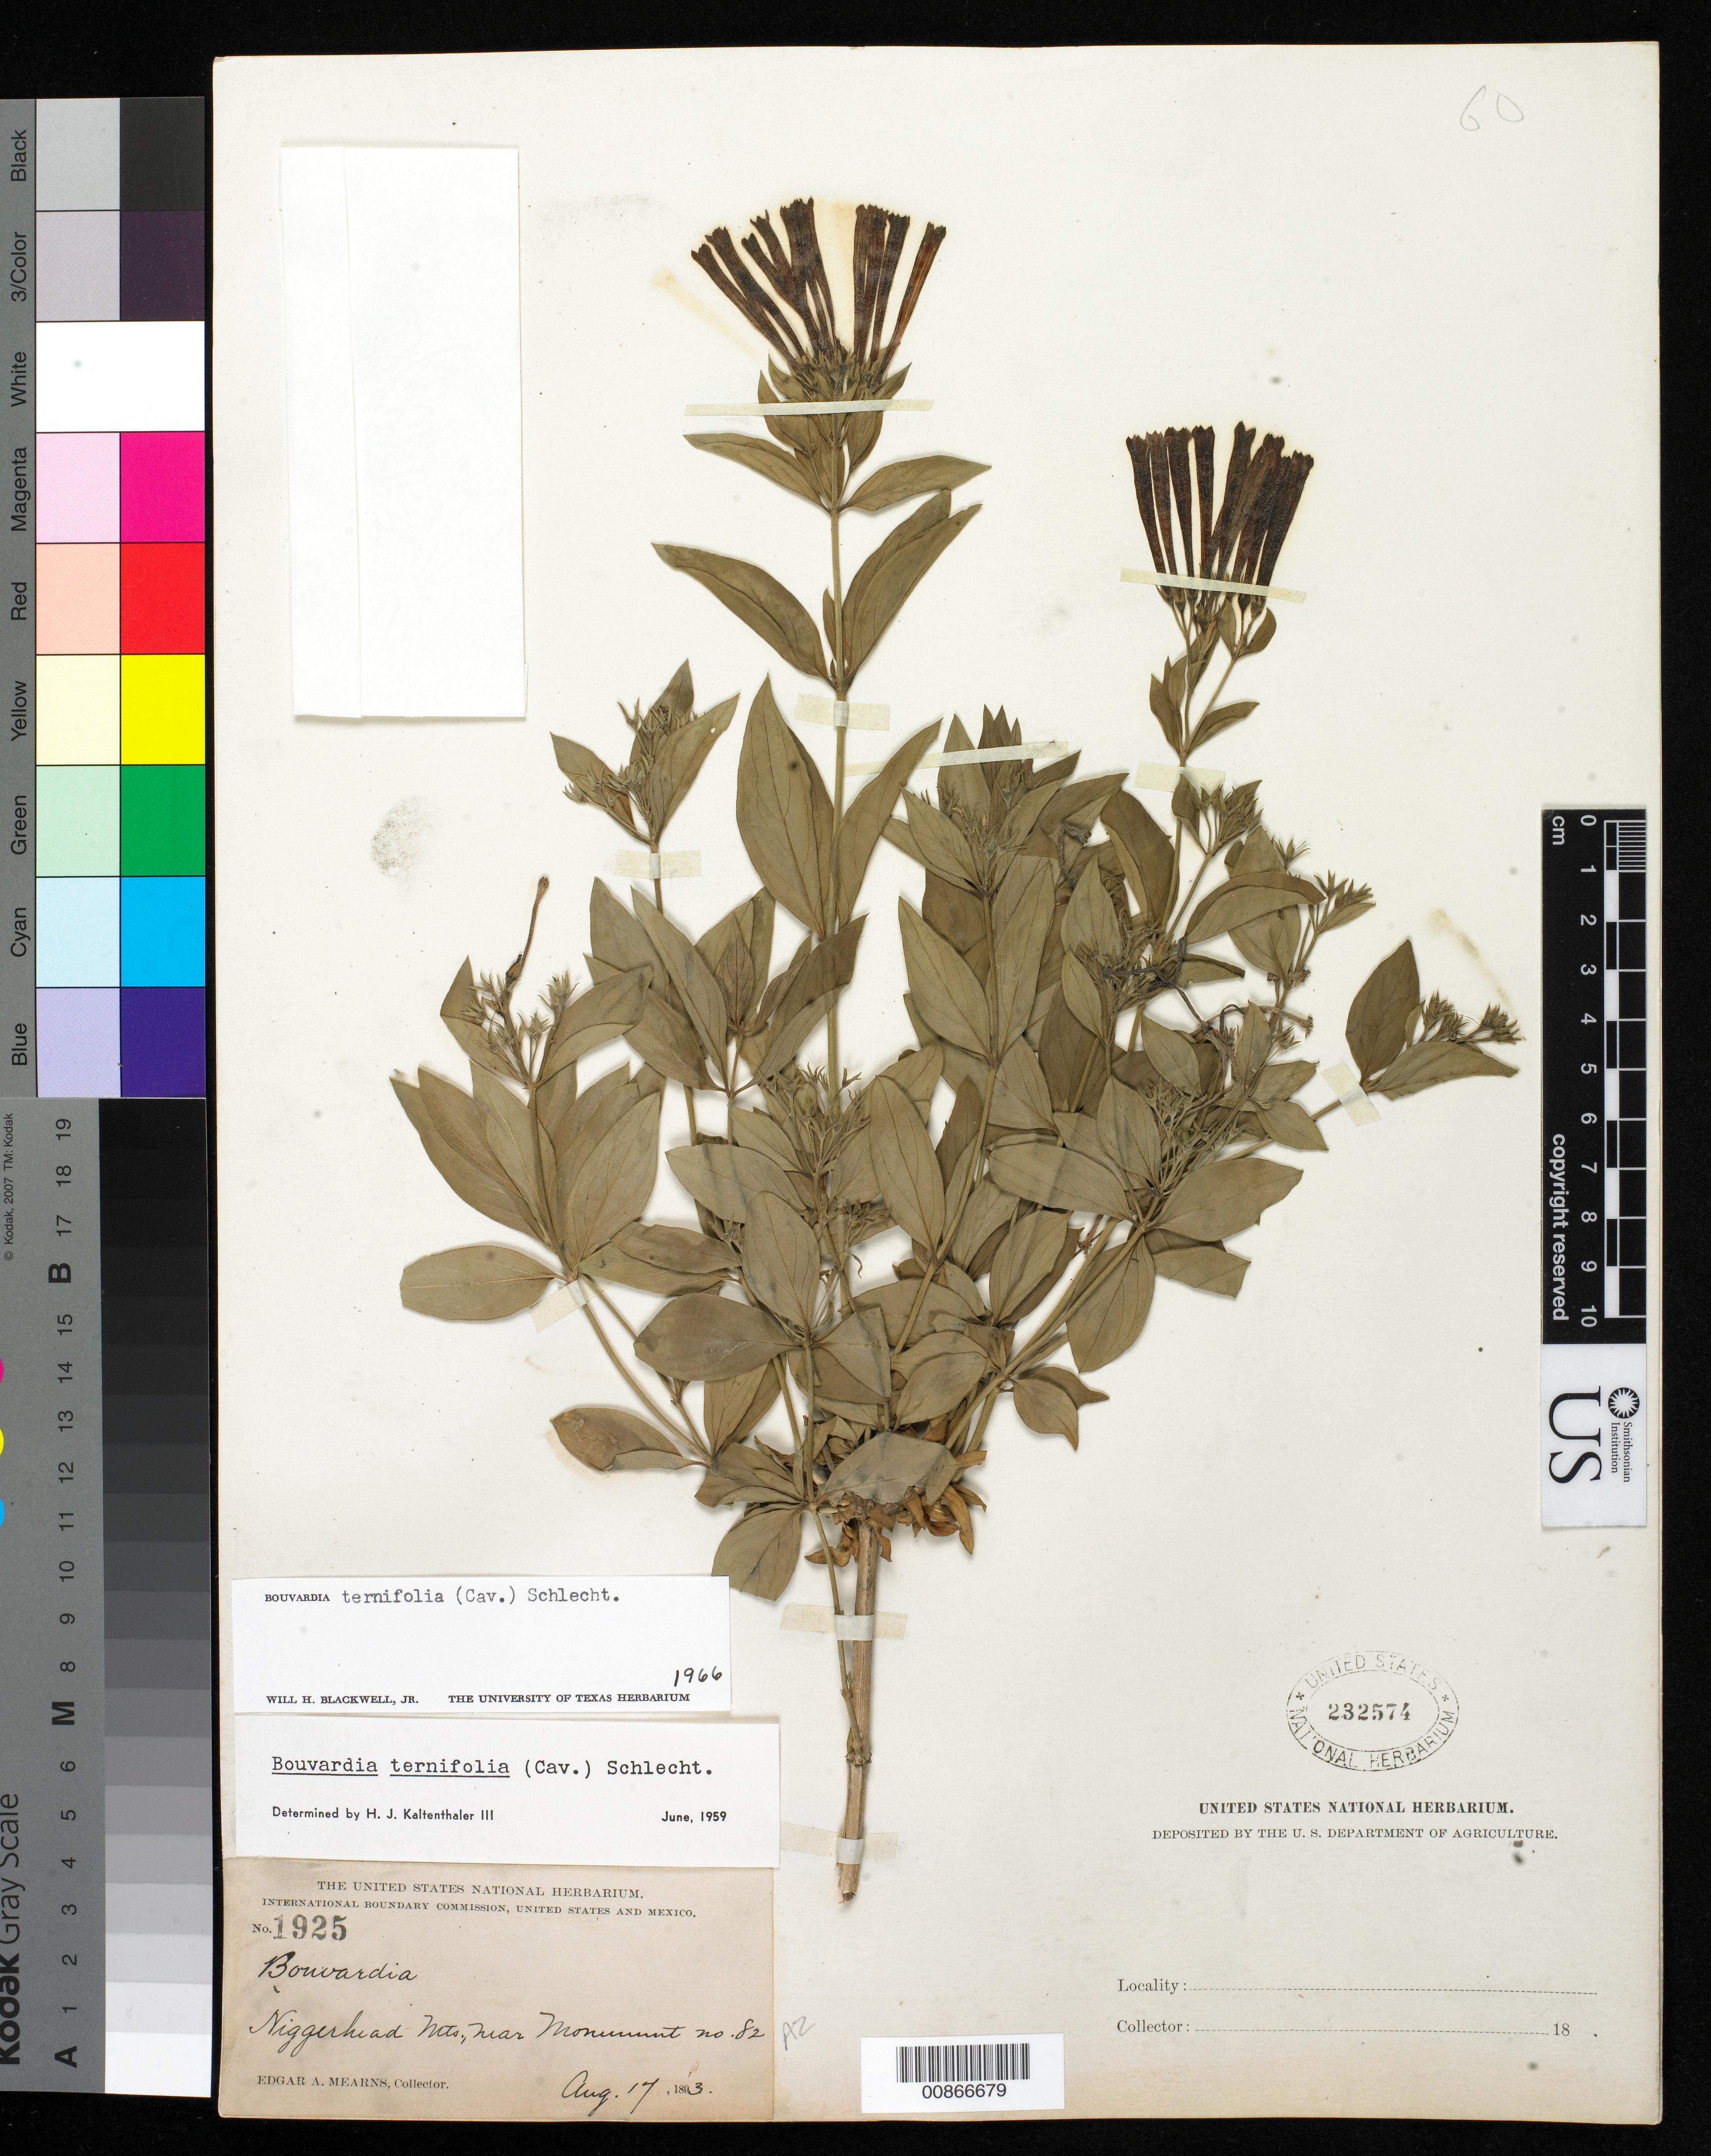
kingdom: Plantae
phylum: Tracheophyta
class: Magnoliopsida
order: Gentianales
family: Rubiaceae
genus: Bouvardia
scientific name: Bouvardia ternifolia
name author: (Cav.) Schltdl.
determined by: Blackwell, W. H., Jr.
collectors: E. A. Mearns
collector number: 1925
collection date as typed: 17 Aug 1893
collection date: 1893-08-17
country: United States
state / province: Arizona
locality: Niggerhead Mts., near monument no. 82.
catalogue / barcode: US 232574